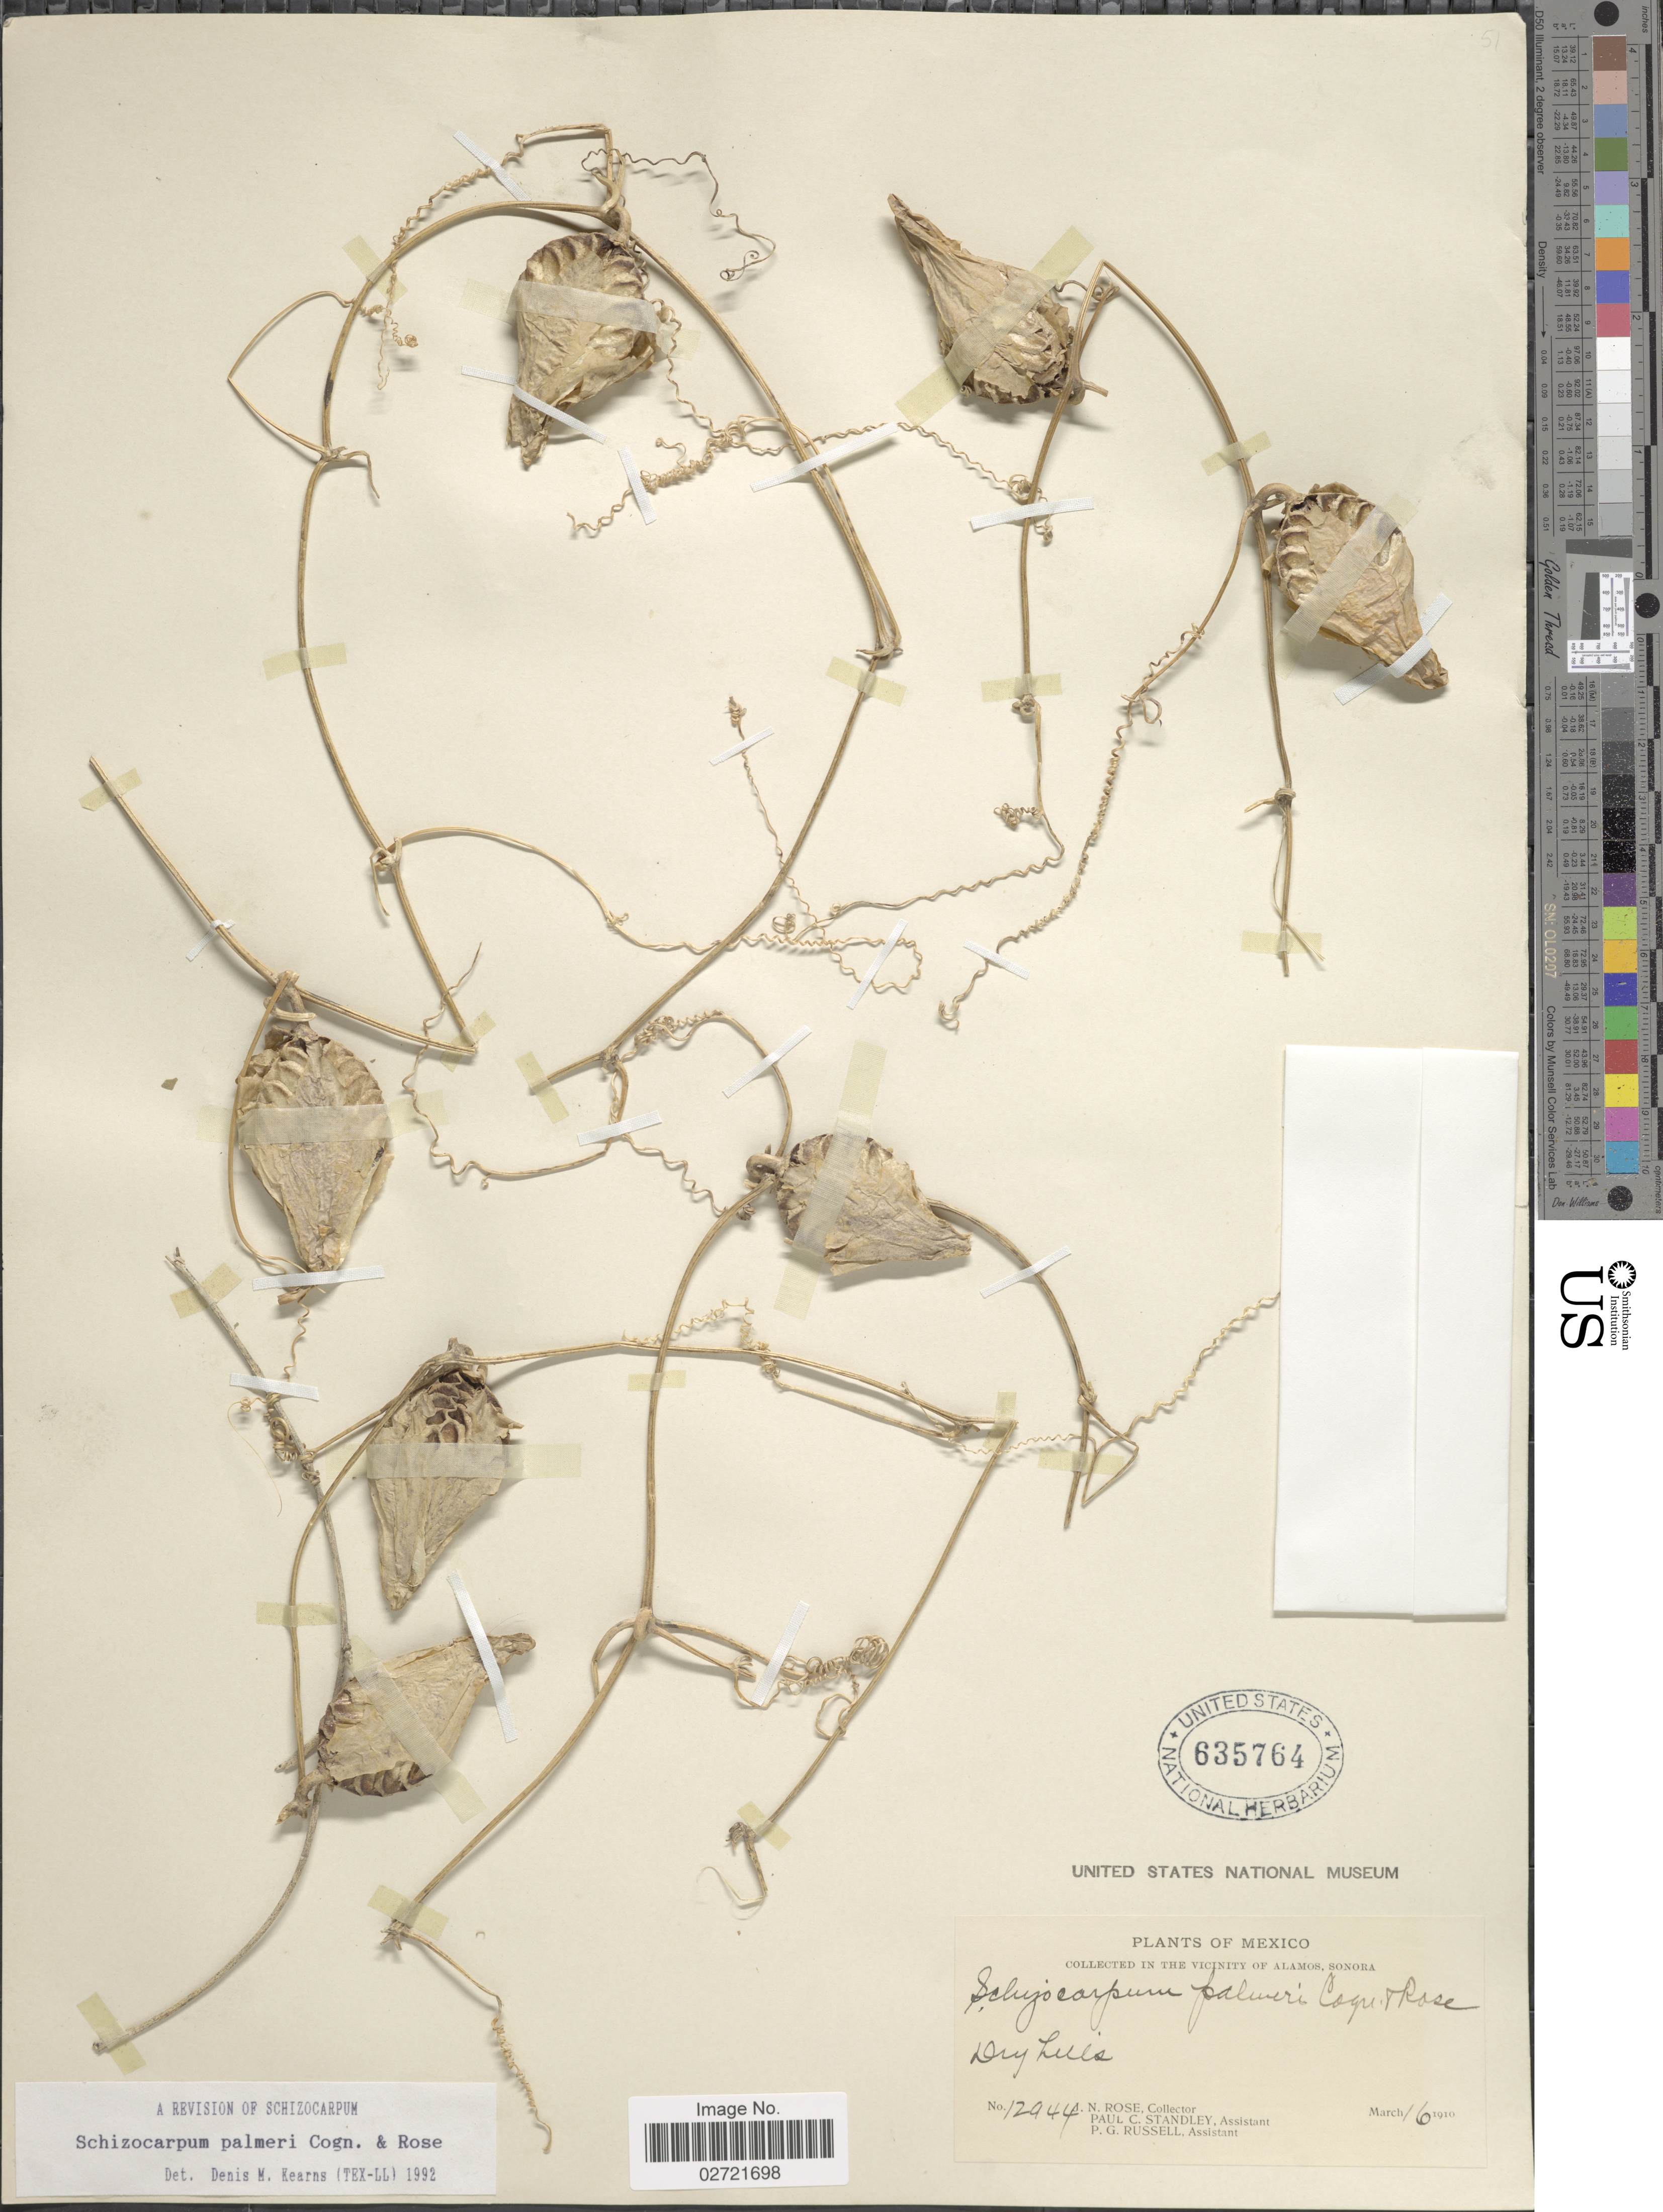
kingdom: Plantae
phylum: Tracheophyta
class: Magnoliopsida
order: Cucurbitales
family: Cucurbitaceae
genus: Schizocarpum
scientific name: Schizocarpum palmeri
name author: Cogn. & Rose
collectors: J. N. Rose, P. C. Standley & P. G. Russell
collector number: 12944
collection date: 1910-03-16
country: Mexico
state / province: Sonora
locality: In the Vicinity of Alamos, Dry hills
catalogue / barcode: US 635764